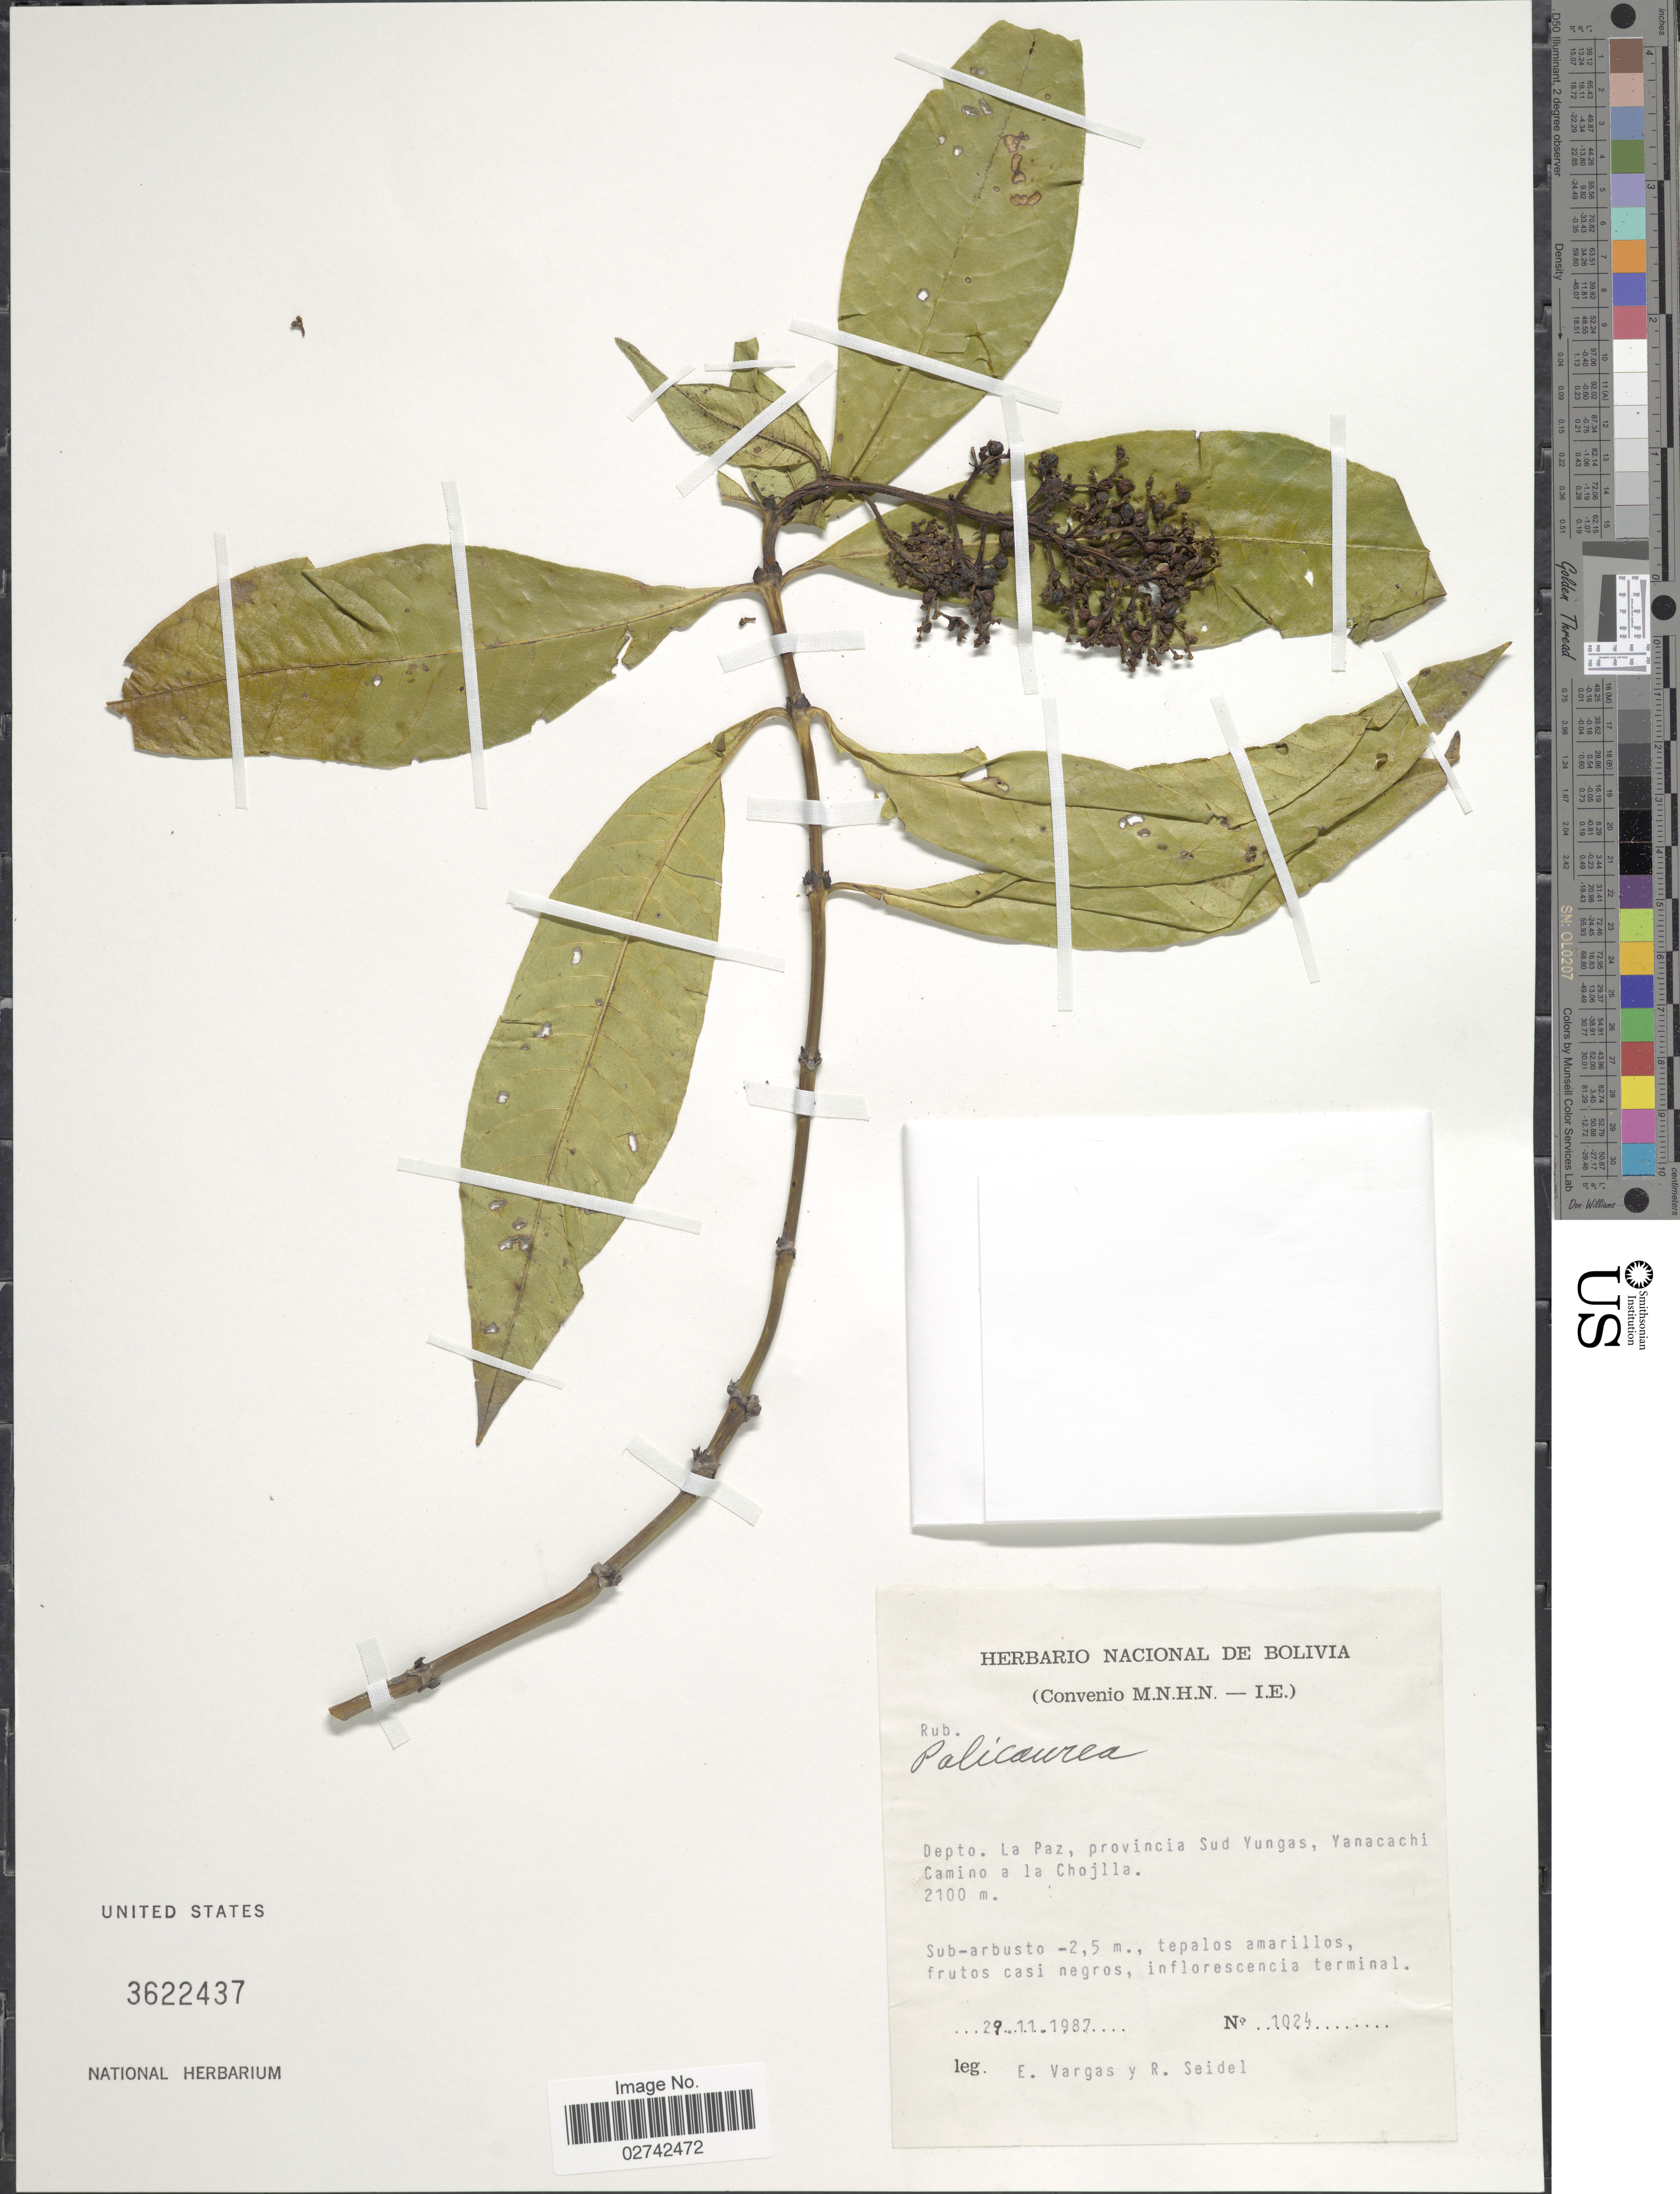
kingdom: Plantae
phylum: Tracheophyta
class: Magnoliopsida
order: Gentianales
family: Rubiaceae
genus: Palicourea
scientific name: Palicourea sp.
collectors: E. Vargas & R. Seidel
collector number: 1024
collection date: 1987-11-29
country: Bolivia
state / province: La Paz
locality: Depto. La Paz, provincia Sud Yungas, Yanacachi Camino a la Chojlla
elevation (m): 2100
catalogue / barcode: US 3622437